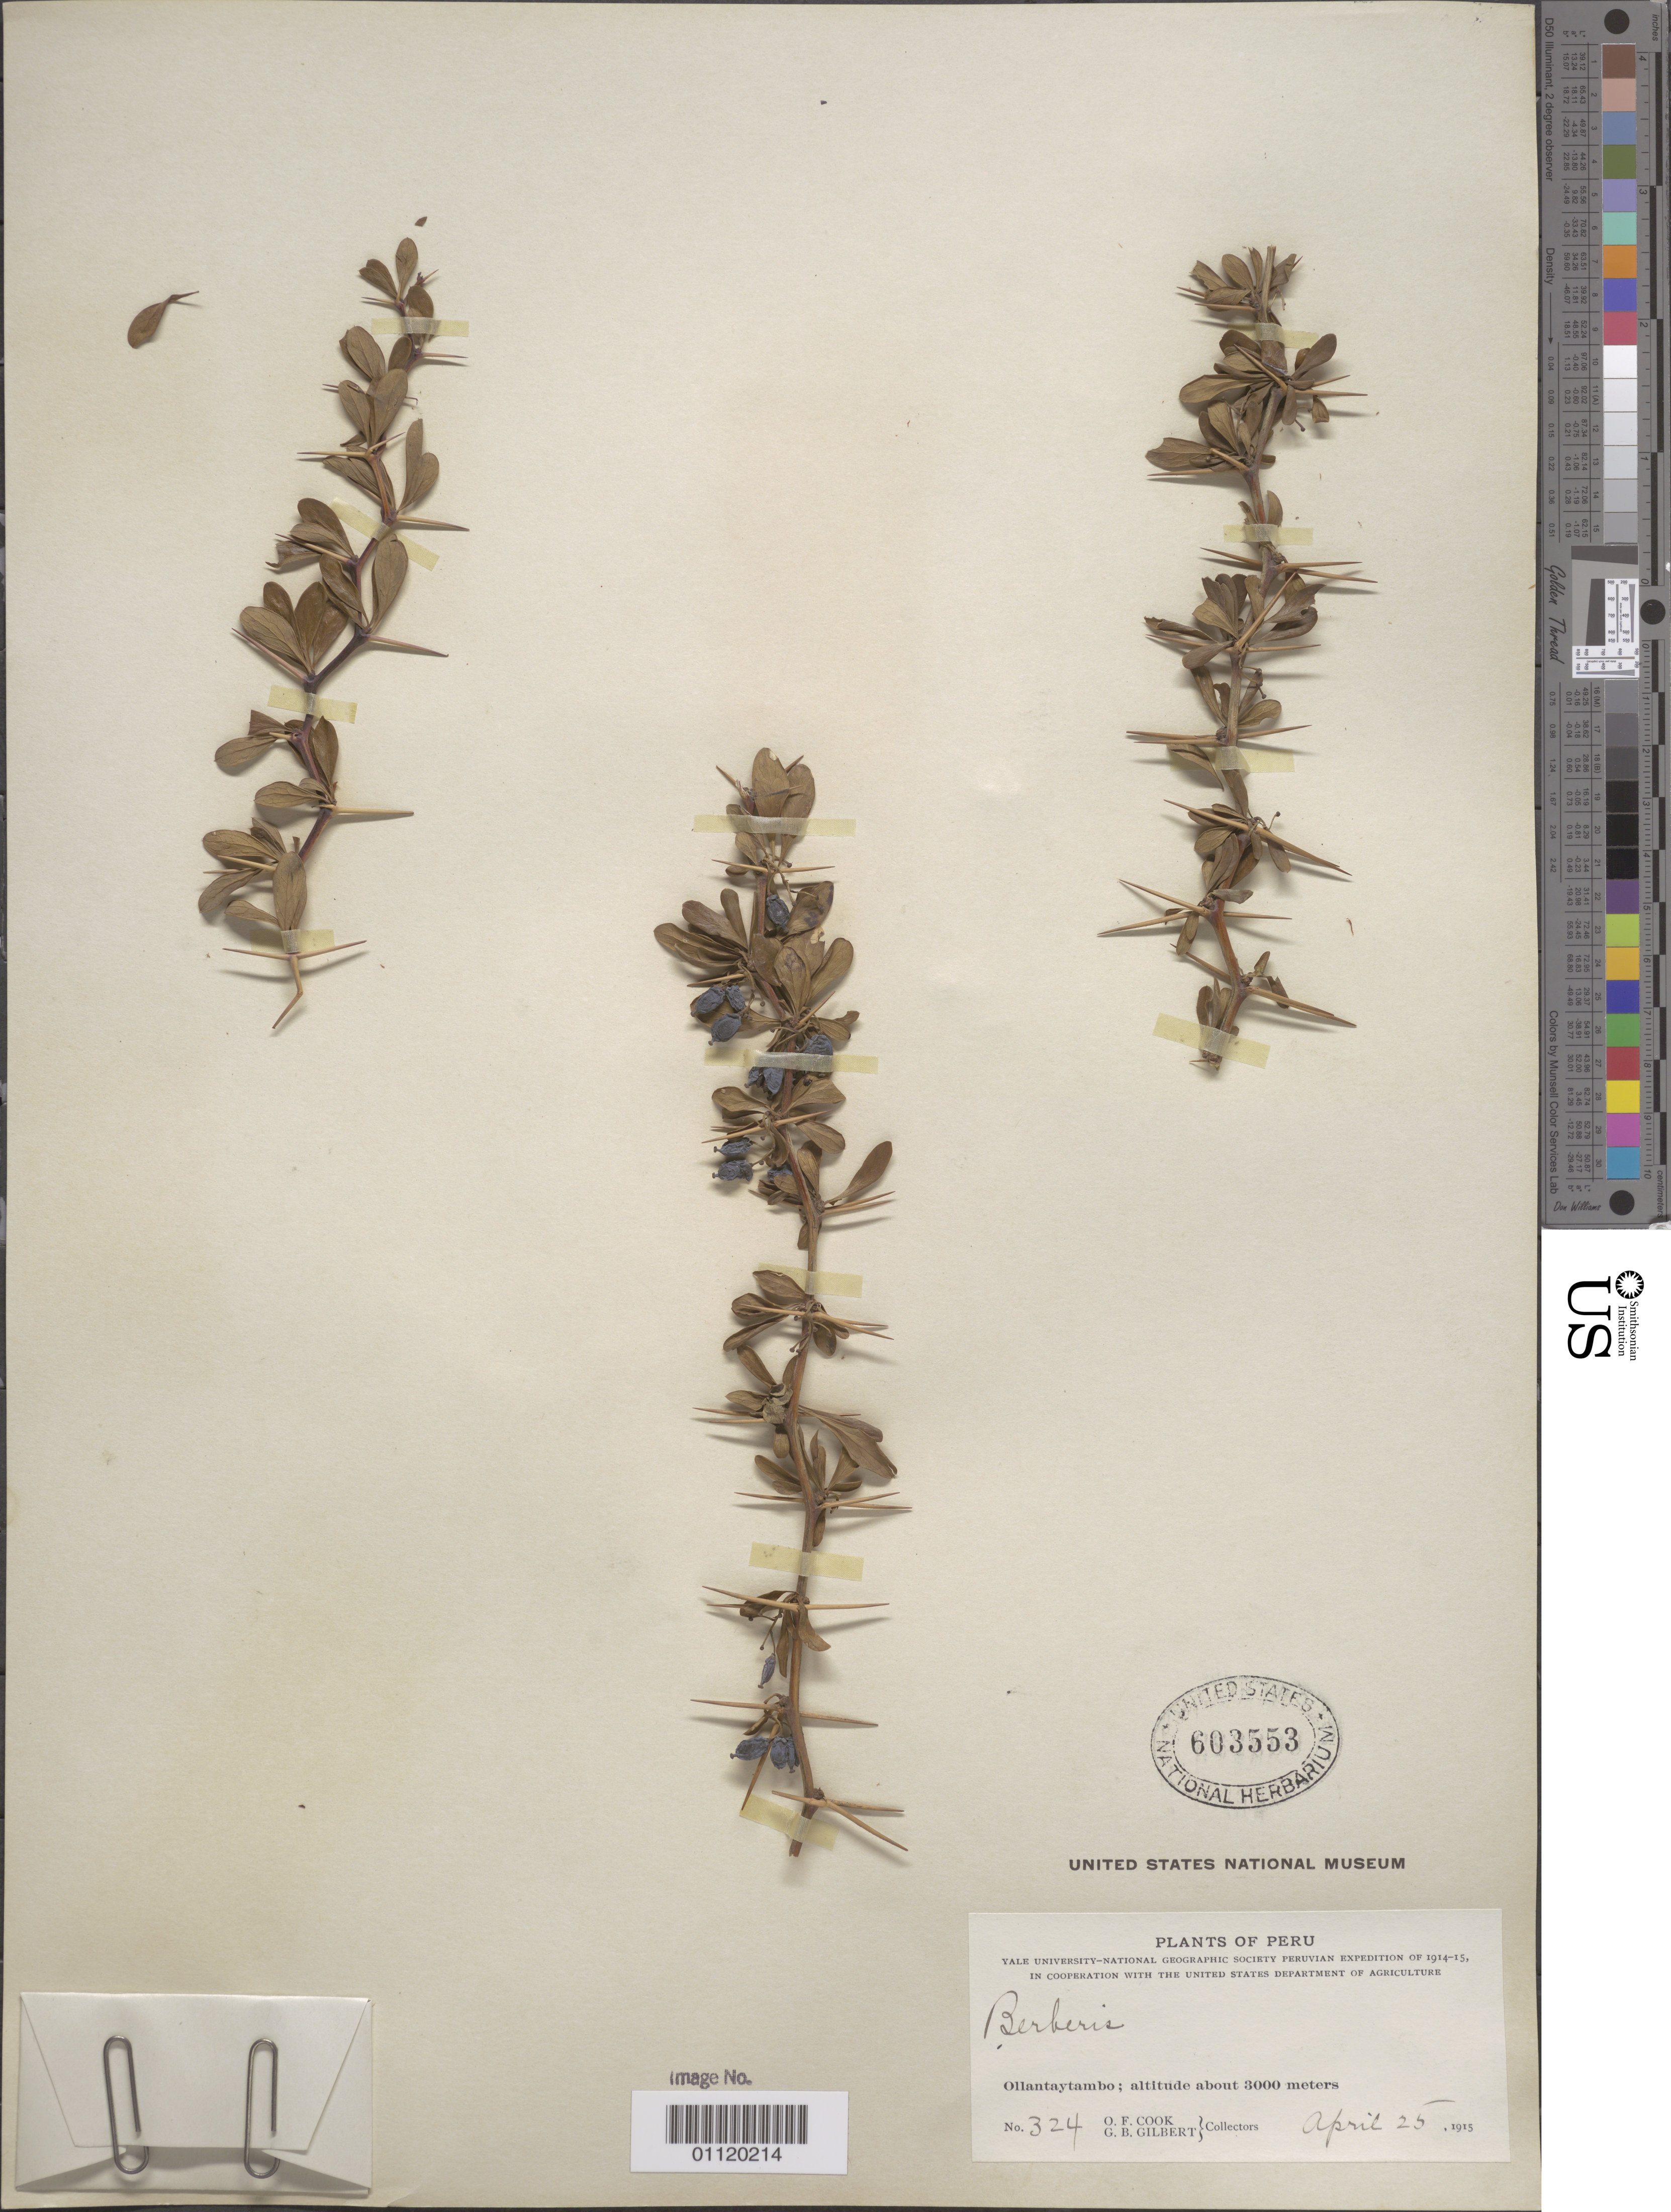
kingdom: Plantae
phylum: Tracheophyta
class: Magnoliopsida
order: Ranunculales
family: Berberidaceae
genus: Berberis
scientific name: Berberis sp.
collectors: O. F. Cook & G. B. Gilbert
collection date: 1915-04-25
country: Peru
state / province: Cusco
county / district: Urubamba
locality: Ollantaytambo district.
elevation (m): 3000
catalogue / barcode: US 603553